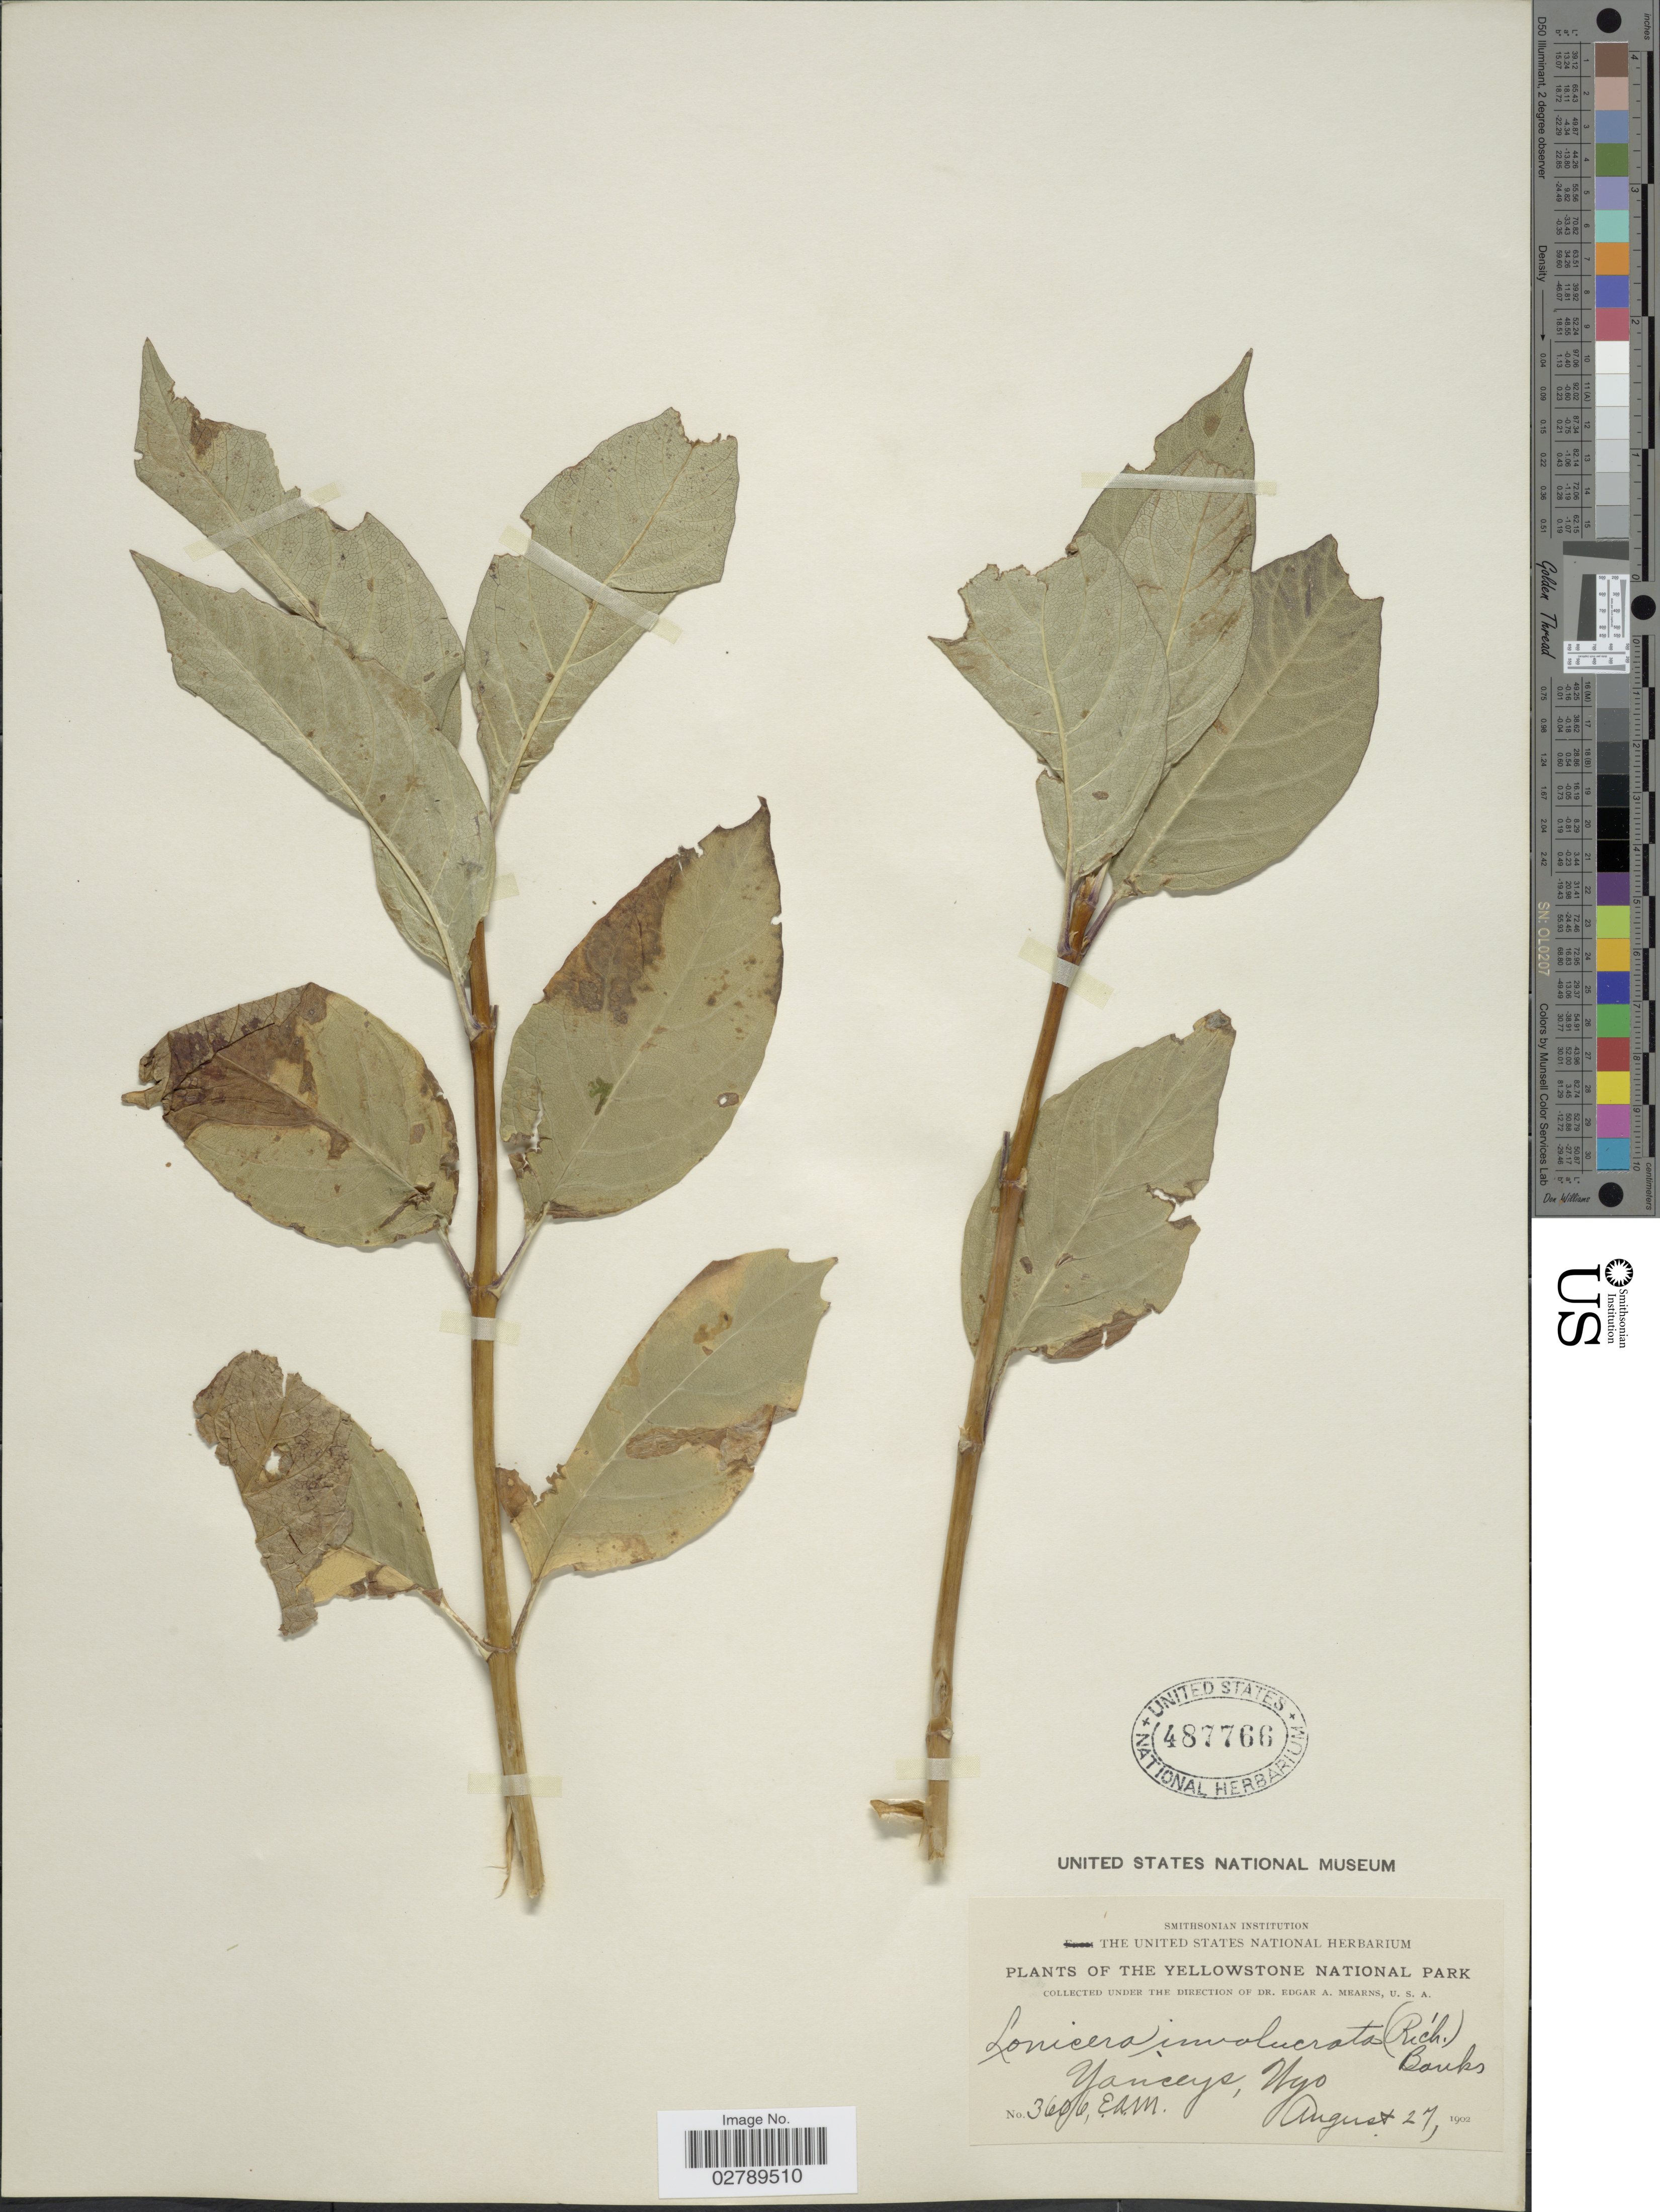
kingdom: Plantae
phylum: Tracheophyta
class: Magnoliopsida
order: Dipsacales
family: Caprifoliaceae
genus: Lonicera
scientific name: Lonicera involucrata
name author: (Richardson) Banks ex Spreng.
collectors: E. A. Mearns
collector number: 3606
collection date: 1902-08-27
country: United States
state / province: Wyoming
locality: Yellowstone National Park. Yanceys.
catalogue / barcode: US 487766